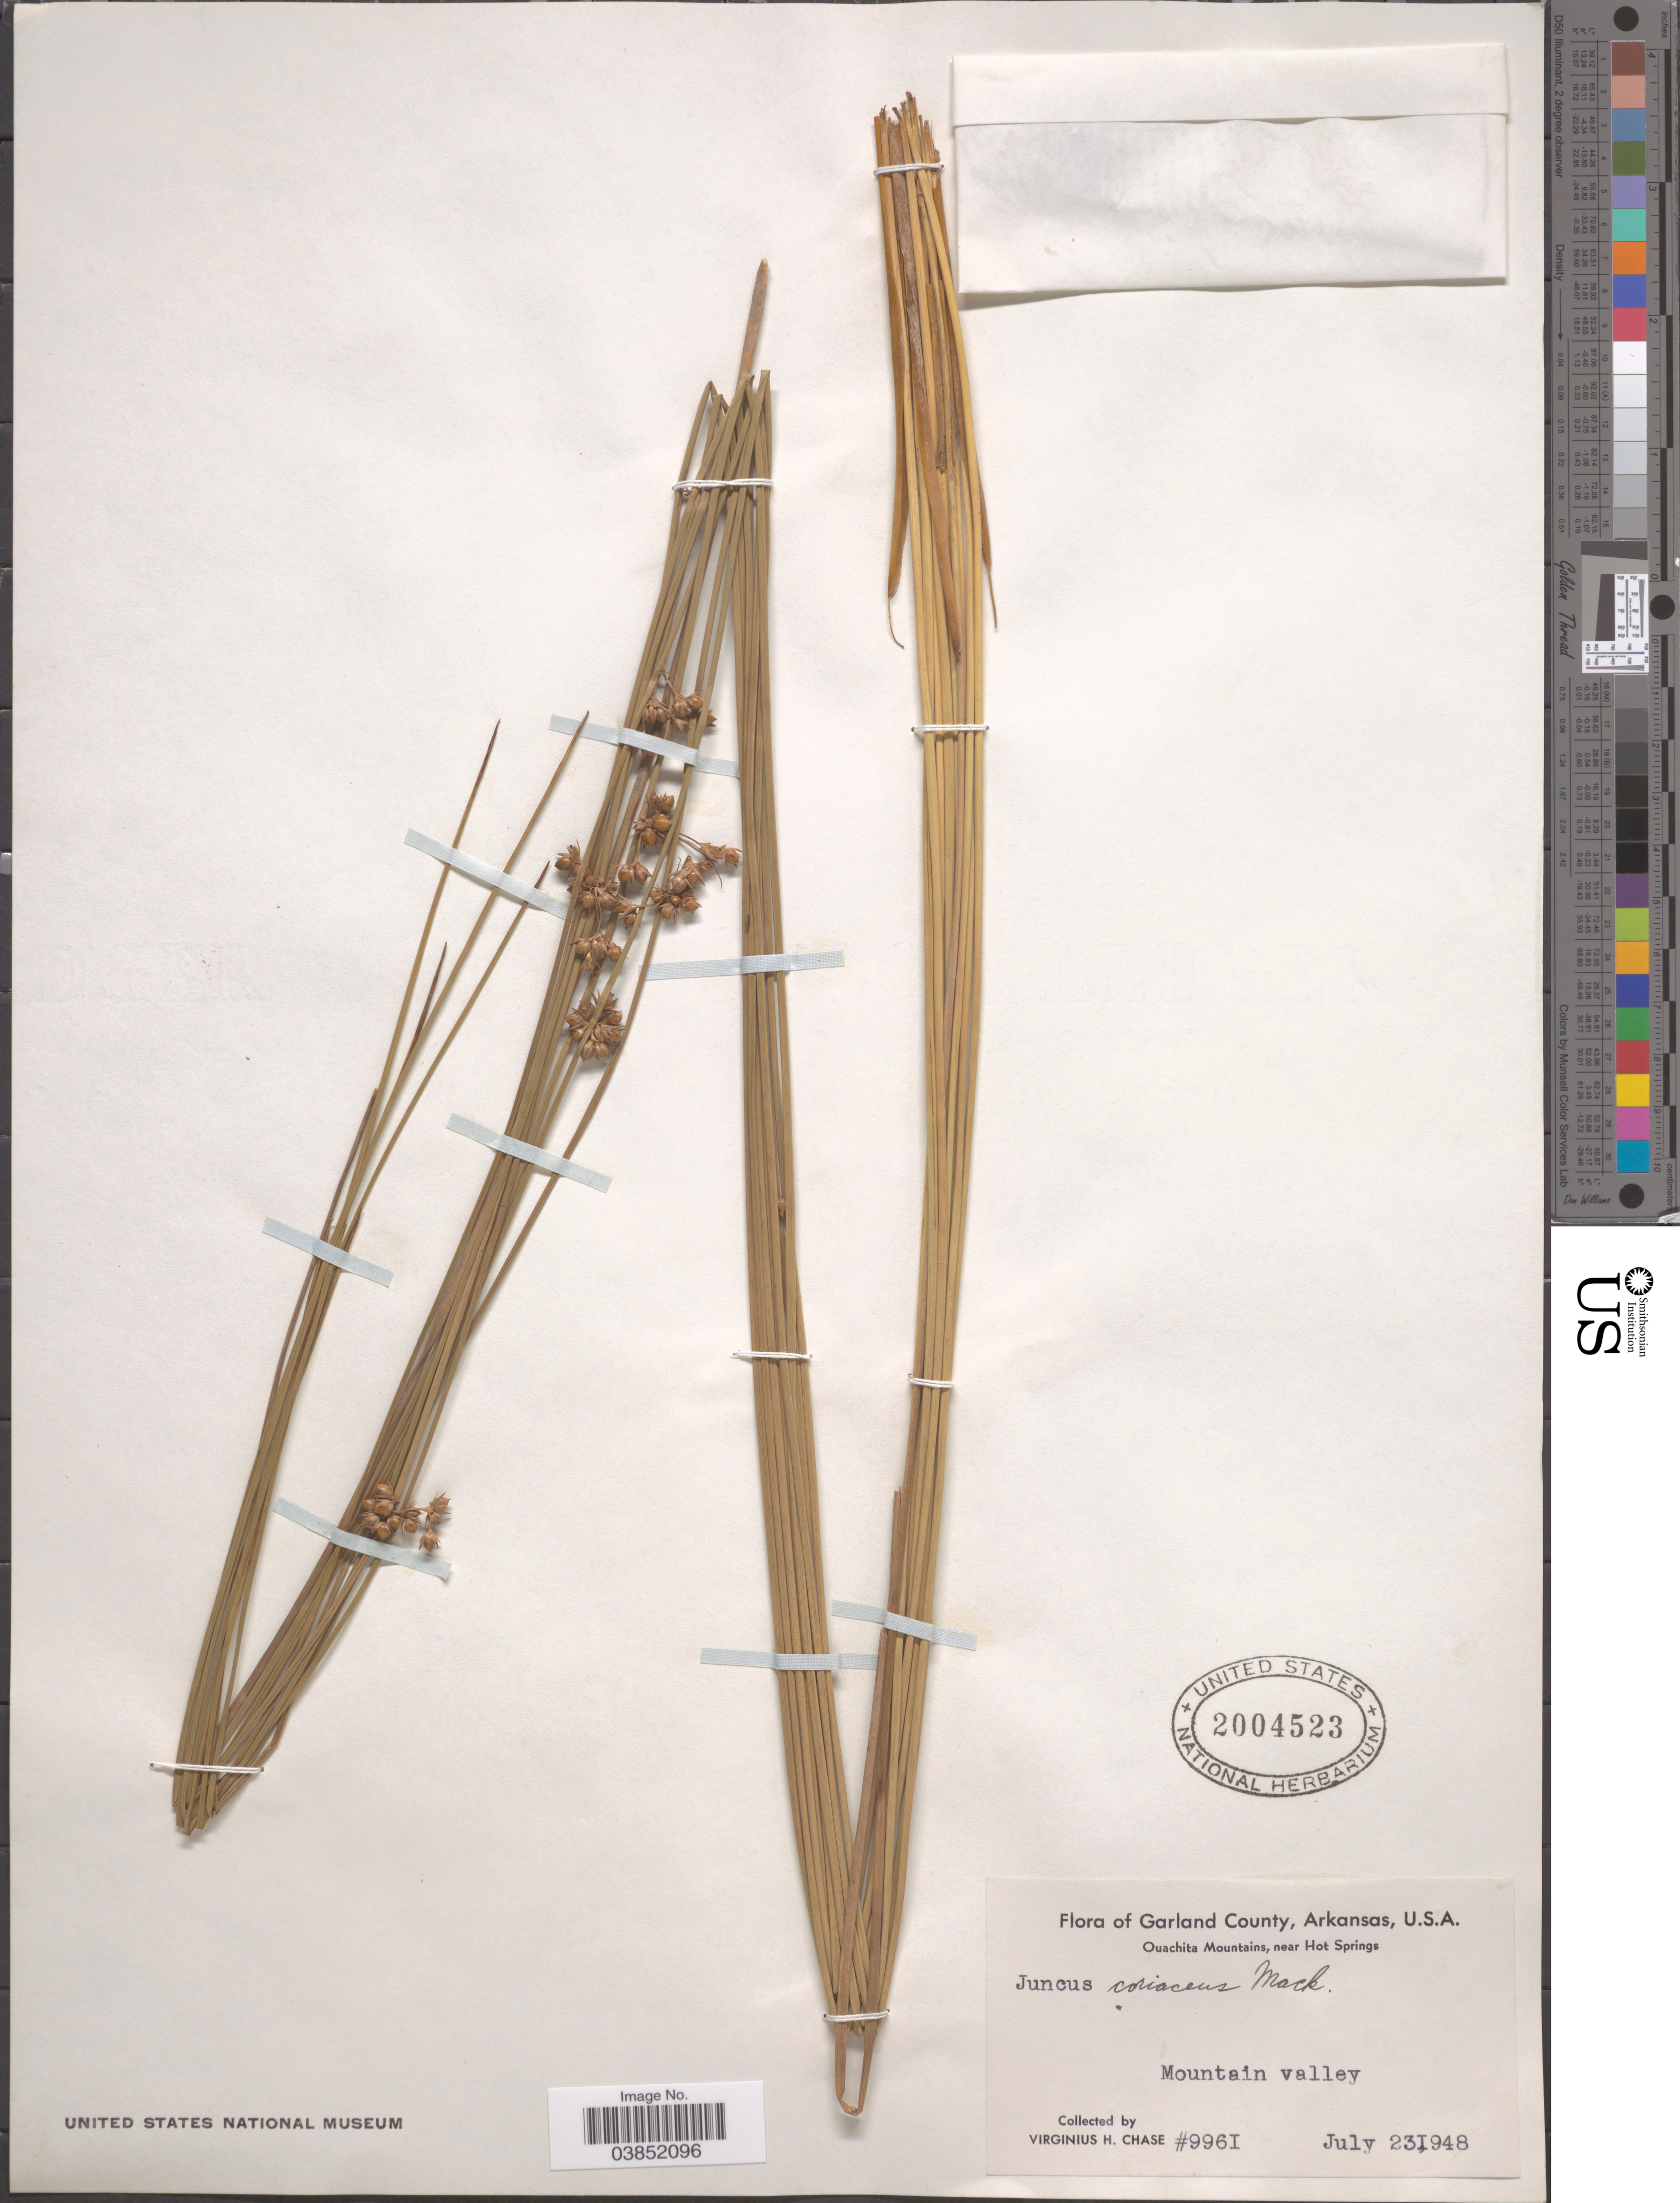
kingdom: Plantae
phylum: Tracheophyta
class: Liliopsida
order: Poales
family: Juncaceae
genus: Juncus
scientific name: Juncus coriaceus Mack.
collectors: V. H. Chase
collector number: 9961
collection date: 1948-07-23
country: United States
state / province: Arkansas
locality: Garland County. Ouachita Mountains, near Hot Springs. Mountain valley.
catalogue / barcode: US 2004523